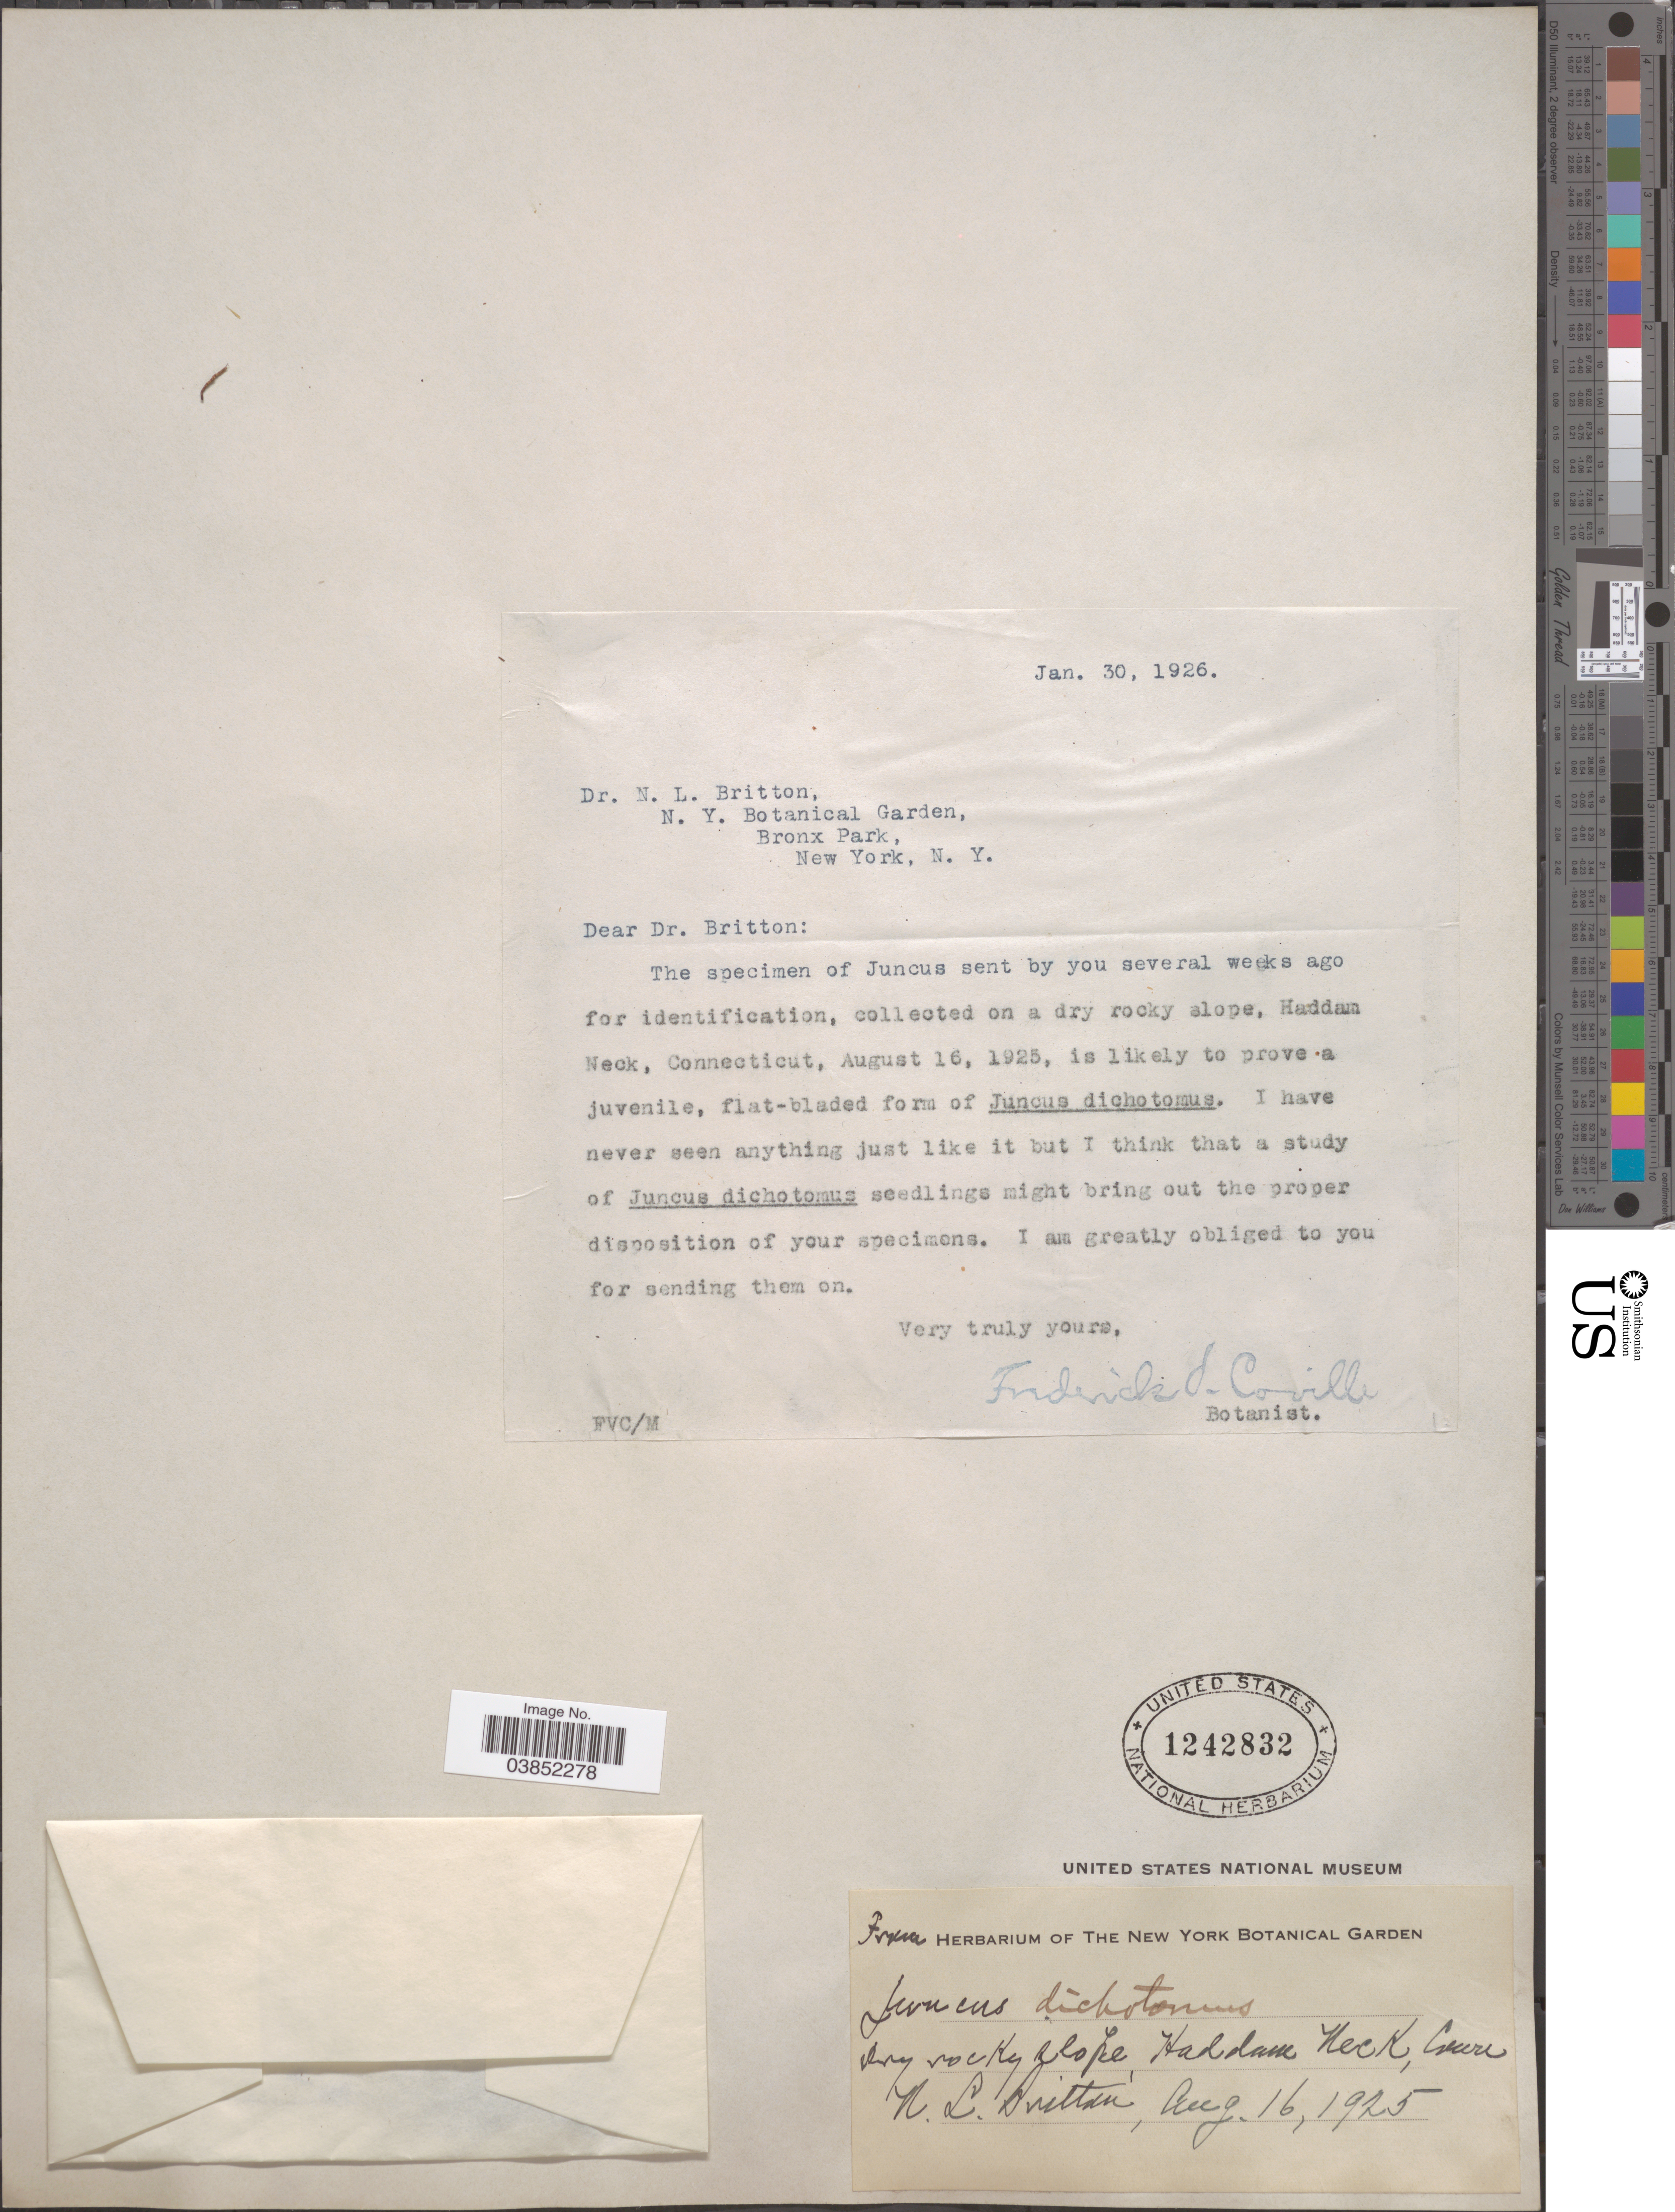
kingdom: Plantae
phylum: Tracheophyta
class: Liliopsida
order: Poales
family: Juncaceae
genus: Juncus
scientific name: Juncus dichotomus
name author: Elliott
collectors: N. Britton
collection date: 1925-08-16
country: United States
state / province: Connecticut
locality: Dry rocky slope, Haddam Neck.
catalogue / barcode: US 1242832